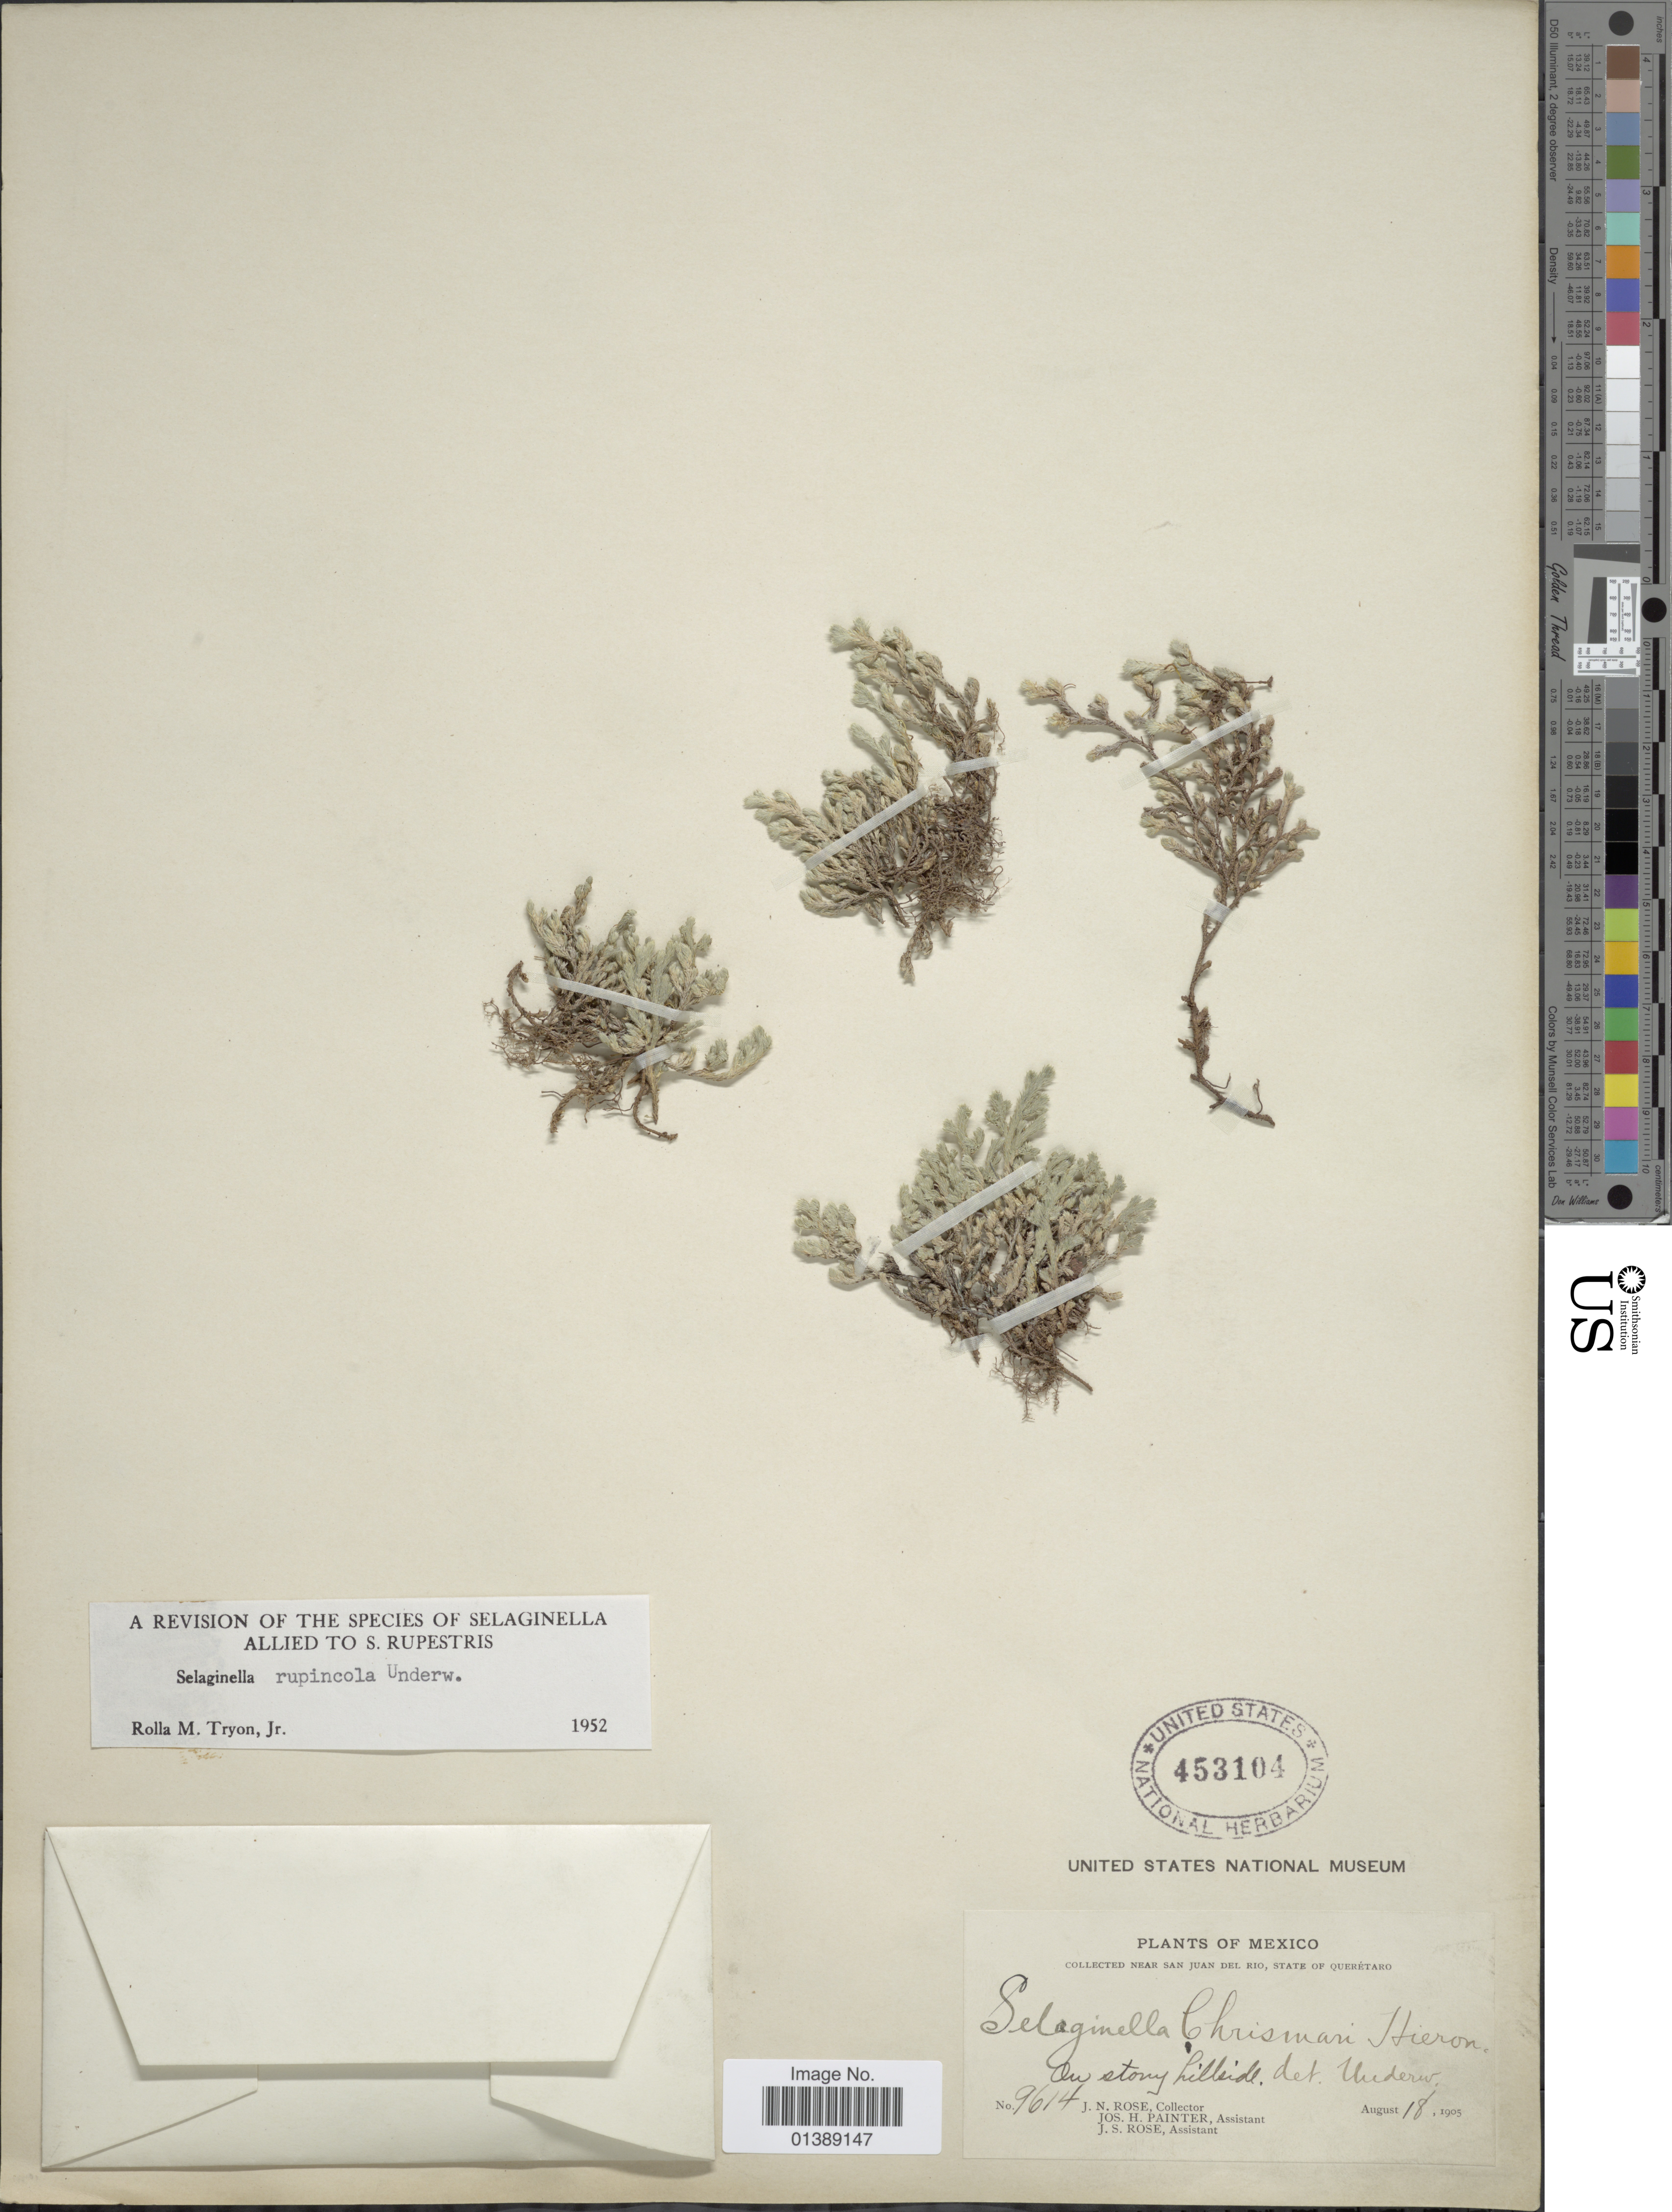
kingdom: Plantae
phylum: Tracheophyta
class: Lycopodiopsida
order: Selaginellales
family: Selaginellaceae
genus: Selaginella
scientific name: Selaginella rupincola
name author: Underw.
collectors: J. N. Rose, J. H. Painter & J. S. Rose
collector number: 9614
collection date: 1905-08-18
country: Mexico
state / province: Querétaro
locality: Near San Juan del Rio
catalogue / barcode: US 453104